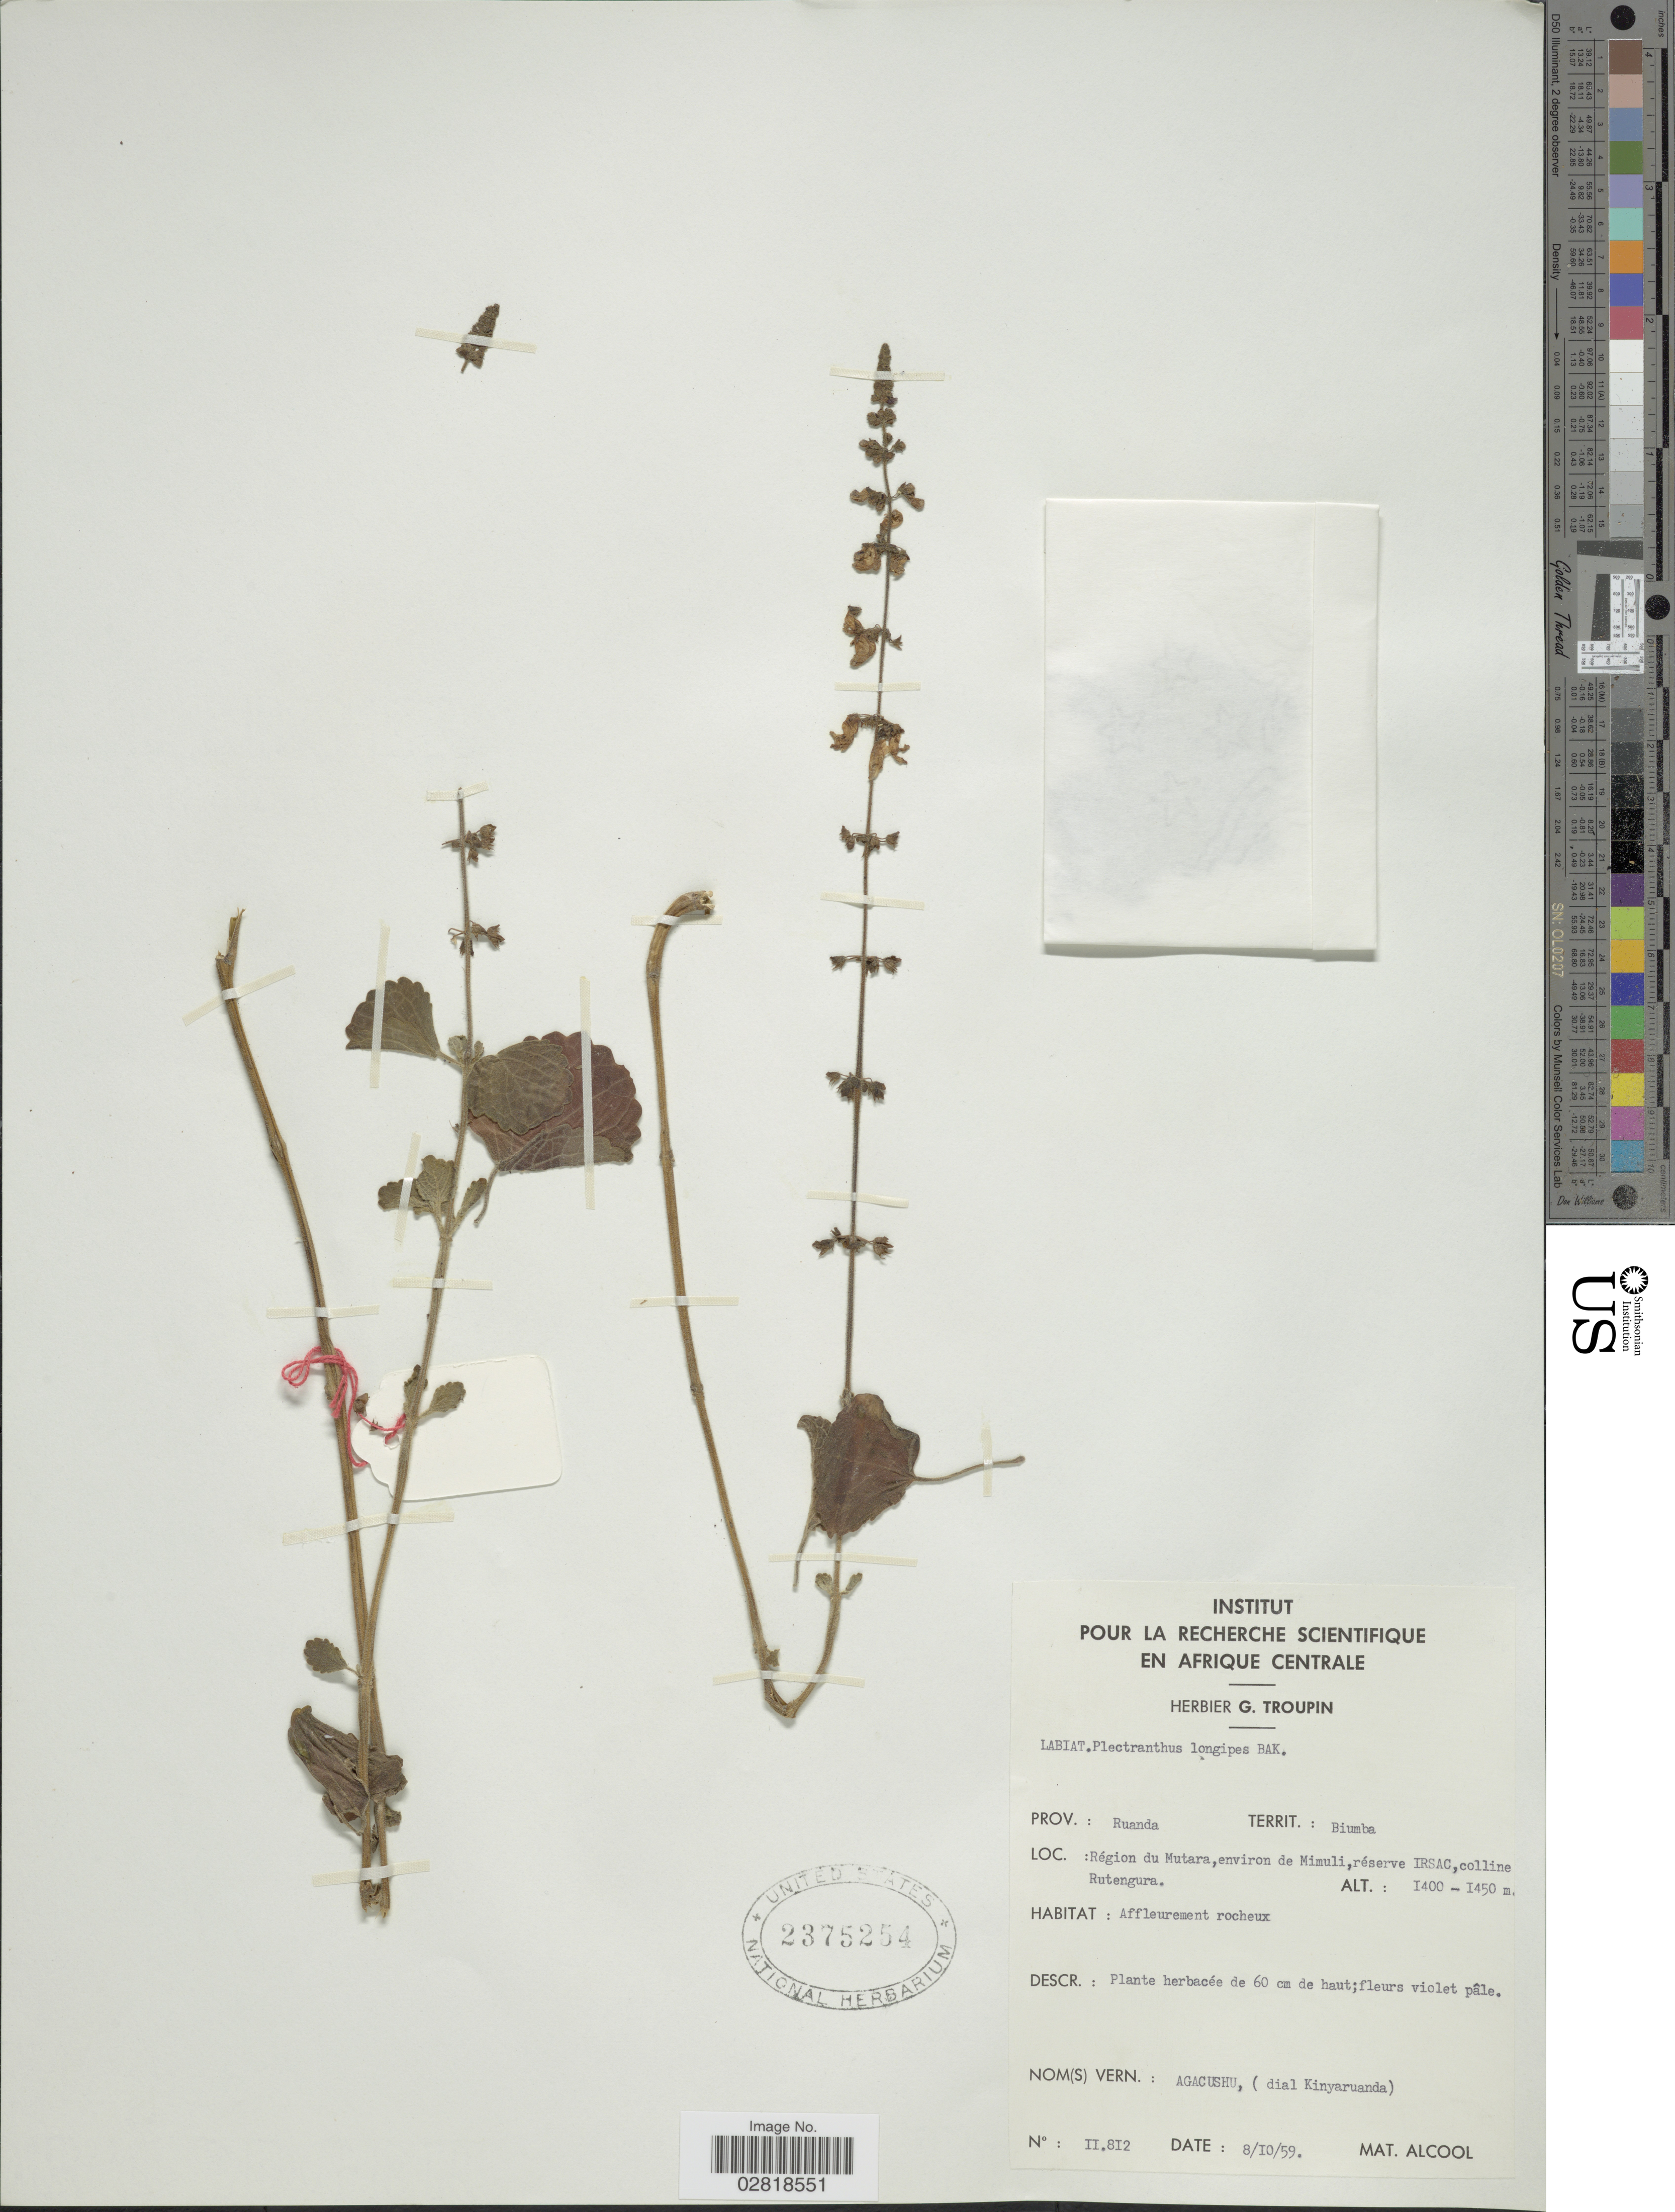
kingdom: Plantae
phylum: Tracheophyta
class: Magnoliopsida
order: Lamiales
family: Lamiaceae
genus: Plectranthus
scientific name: Plectranthus longipes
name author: Baker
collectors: G. Troupin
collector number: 11812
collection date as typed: Transcribed d/m/y: 8/10/59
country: Rwanda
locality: Prov.: Ruanda. Territ.: Biumba. Région du Mutara, environ de Mimuli, réserve IRSAC, colline Rutengura.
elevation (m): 1400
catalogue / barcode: US 2375254